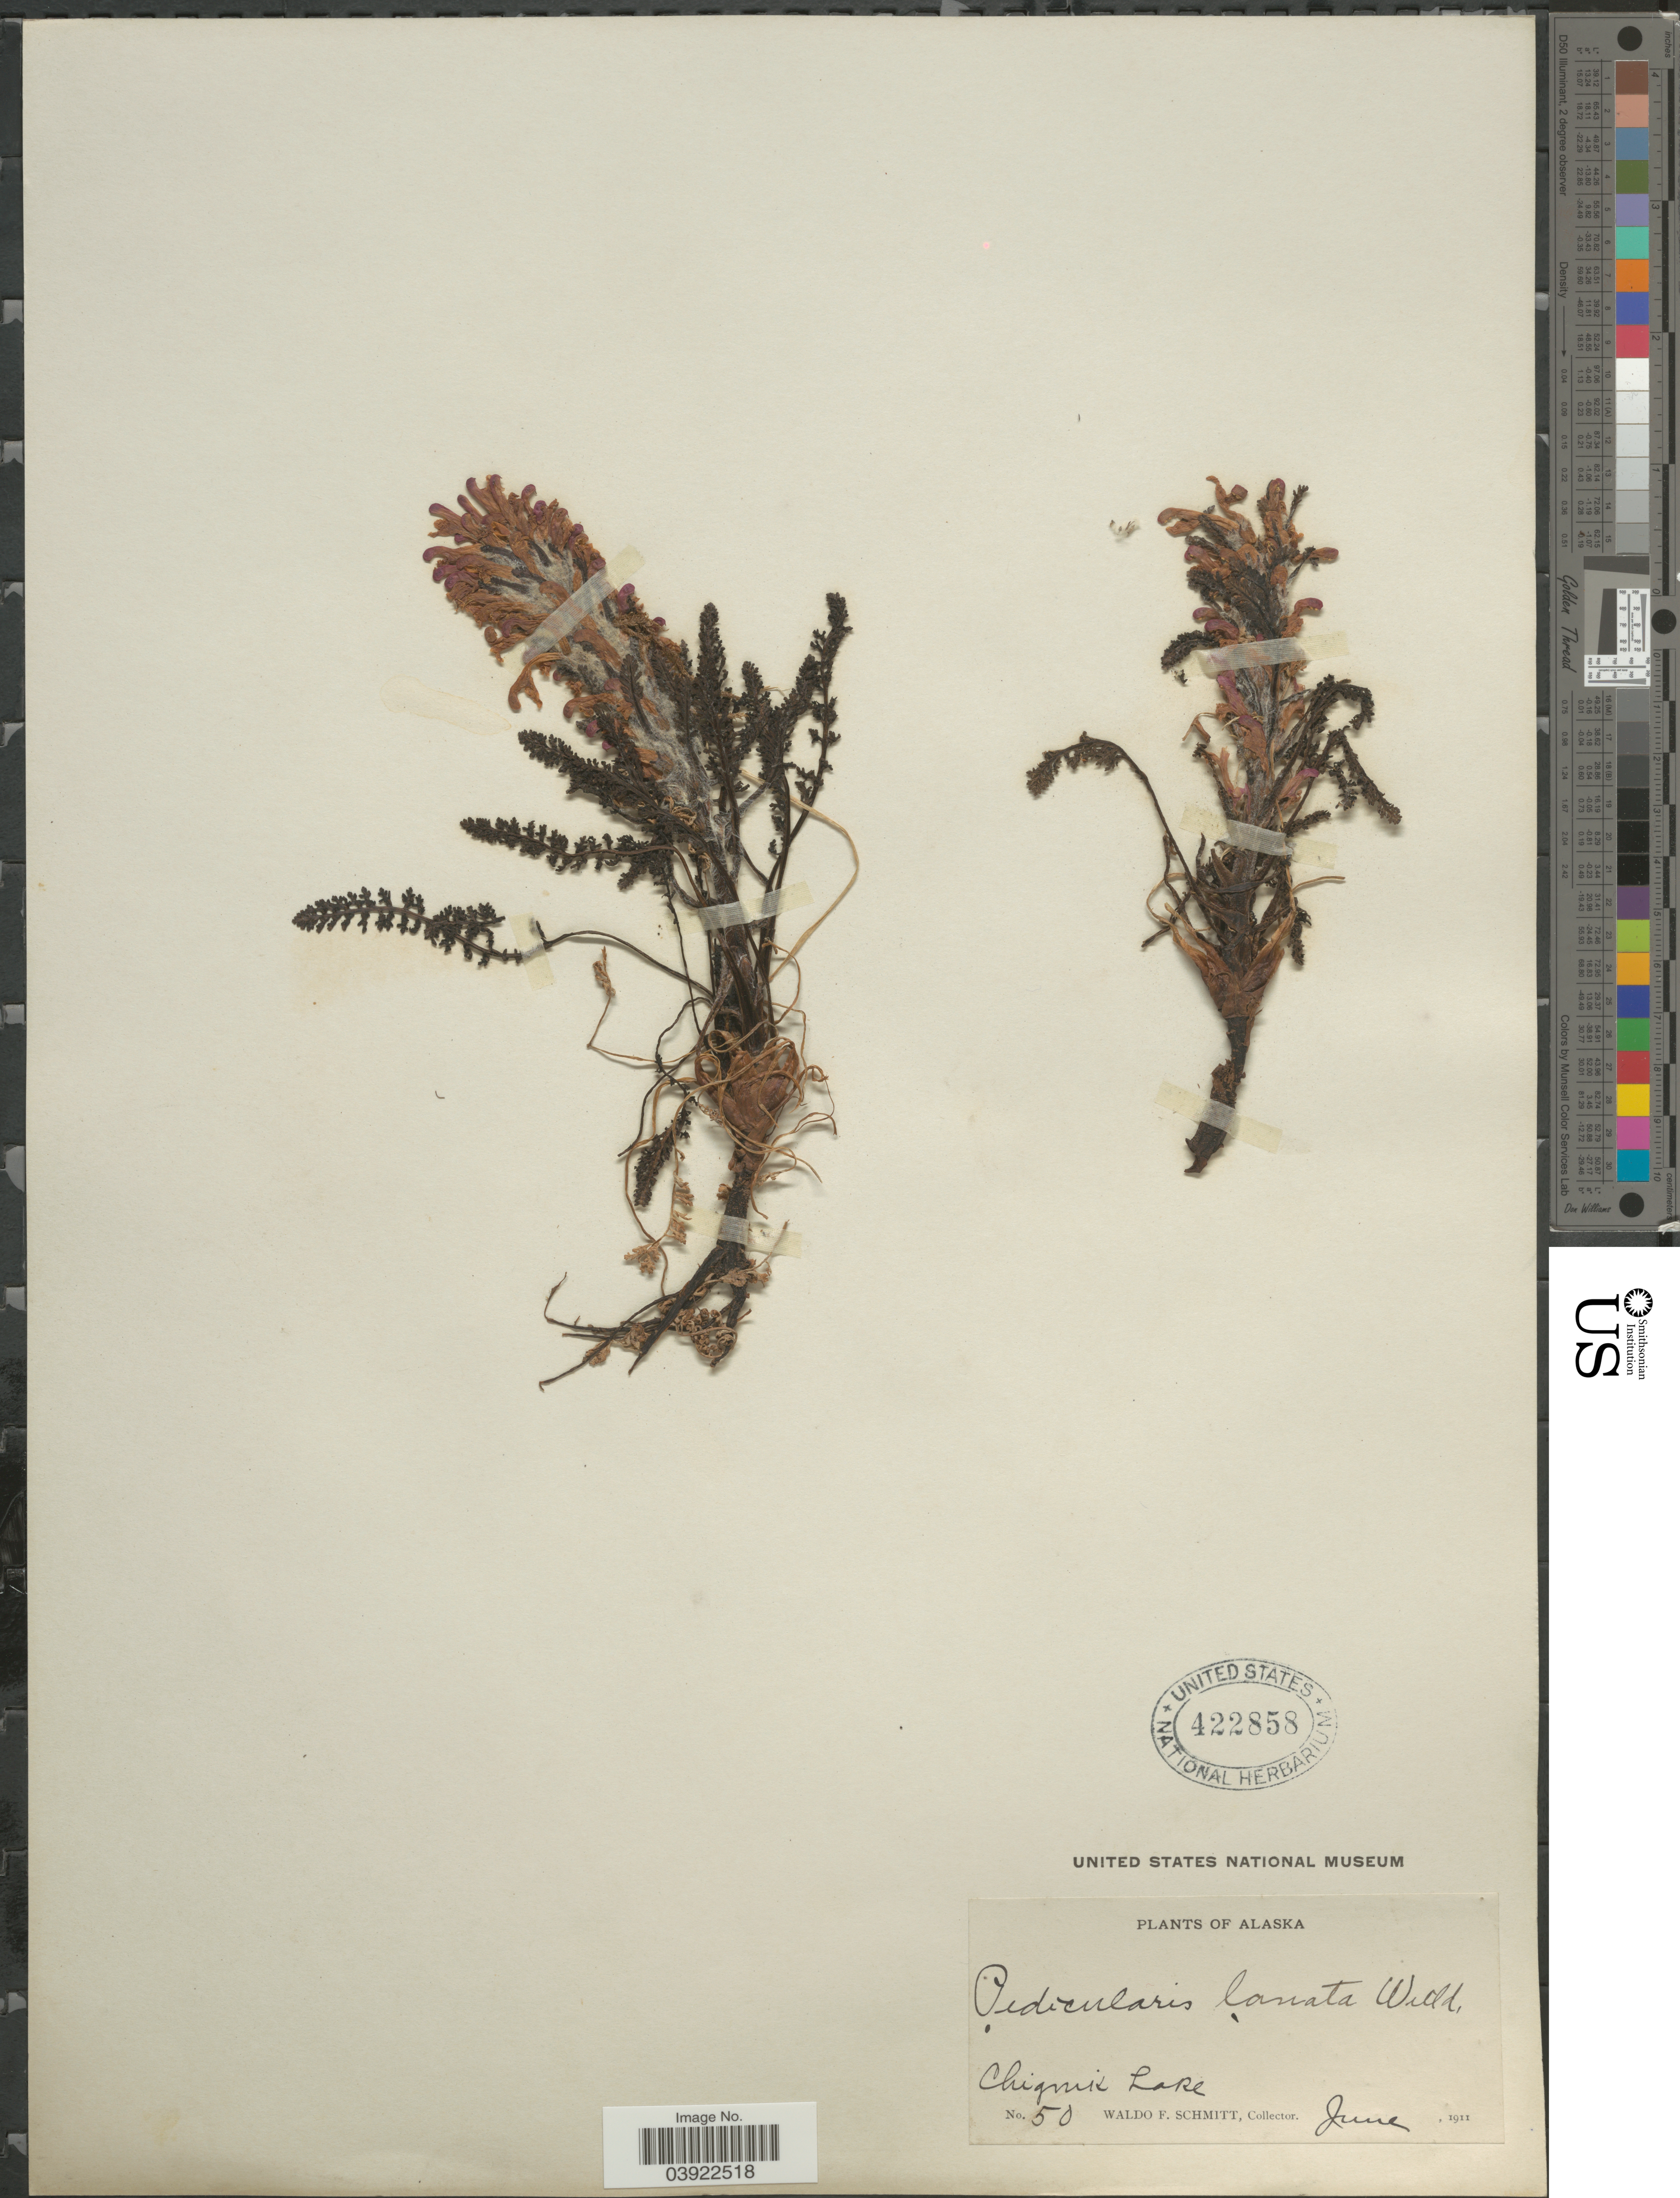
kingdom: Plantae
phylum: Tracheophyta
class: Magnoliopsida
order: Lamiales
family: Orobanchaceae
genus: Pedicularis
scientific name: Pedicularis lanata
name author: Willd. ex Cham. & Schltdl.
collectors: W. L. Schmitt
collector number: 50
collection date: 1911-06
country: United States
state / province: Alaska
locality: Chignik Lake.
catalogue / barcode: US 422858